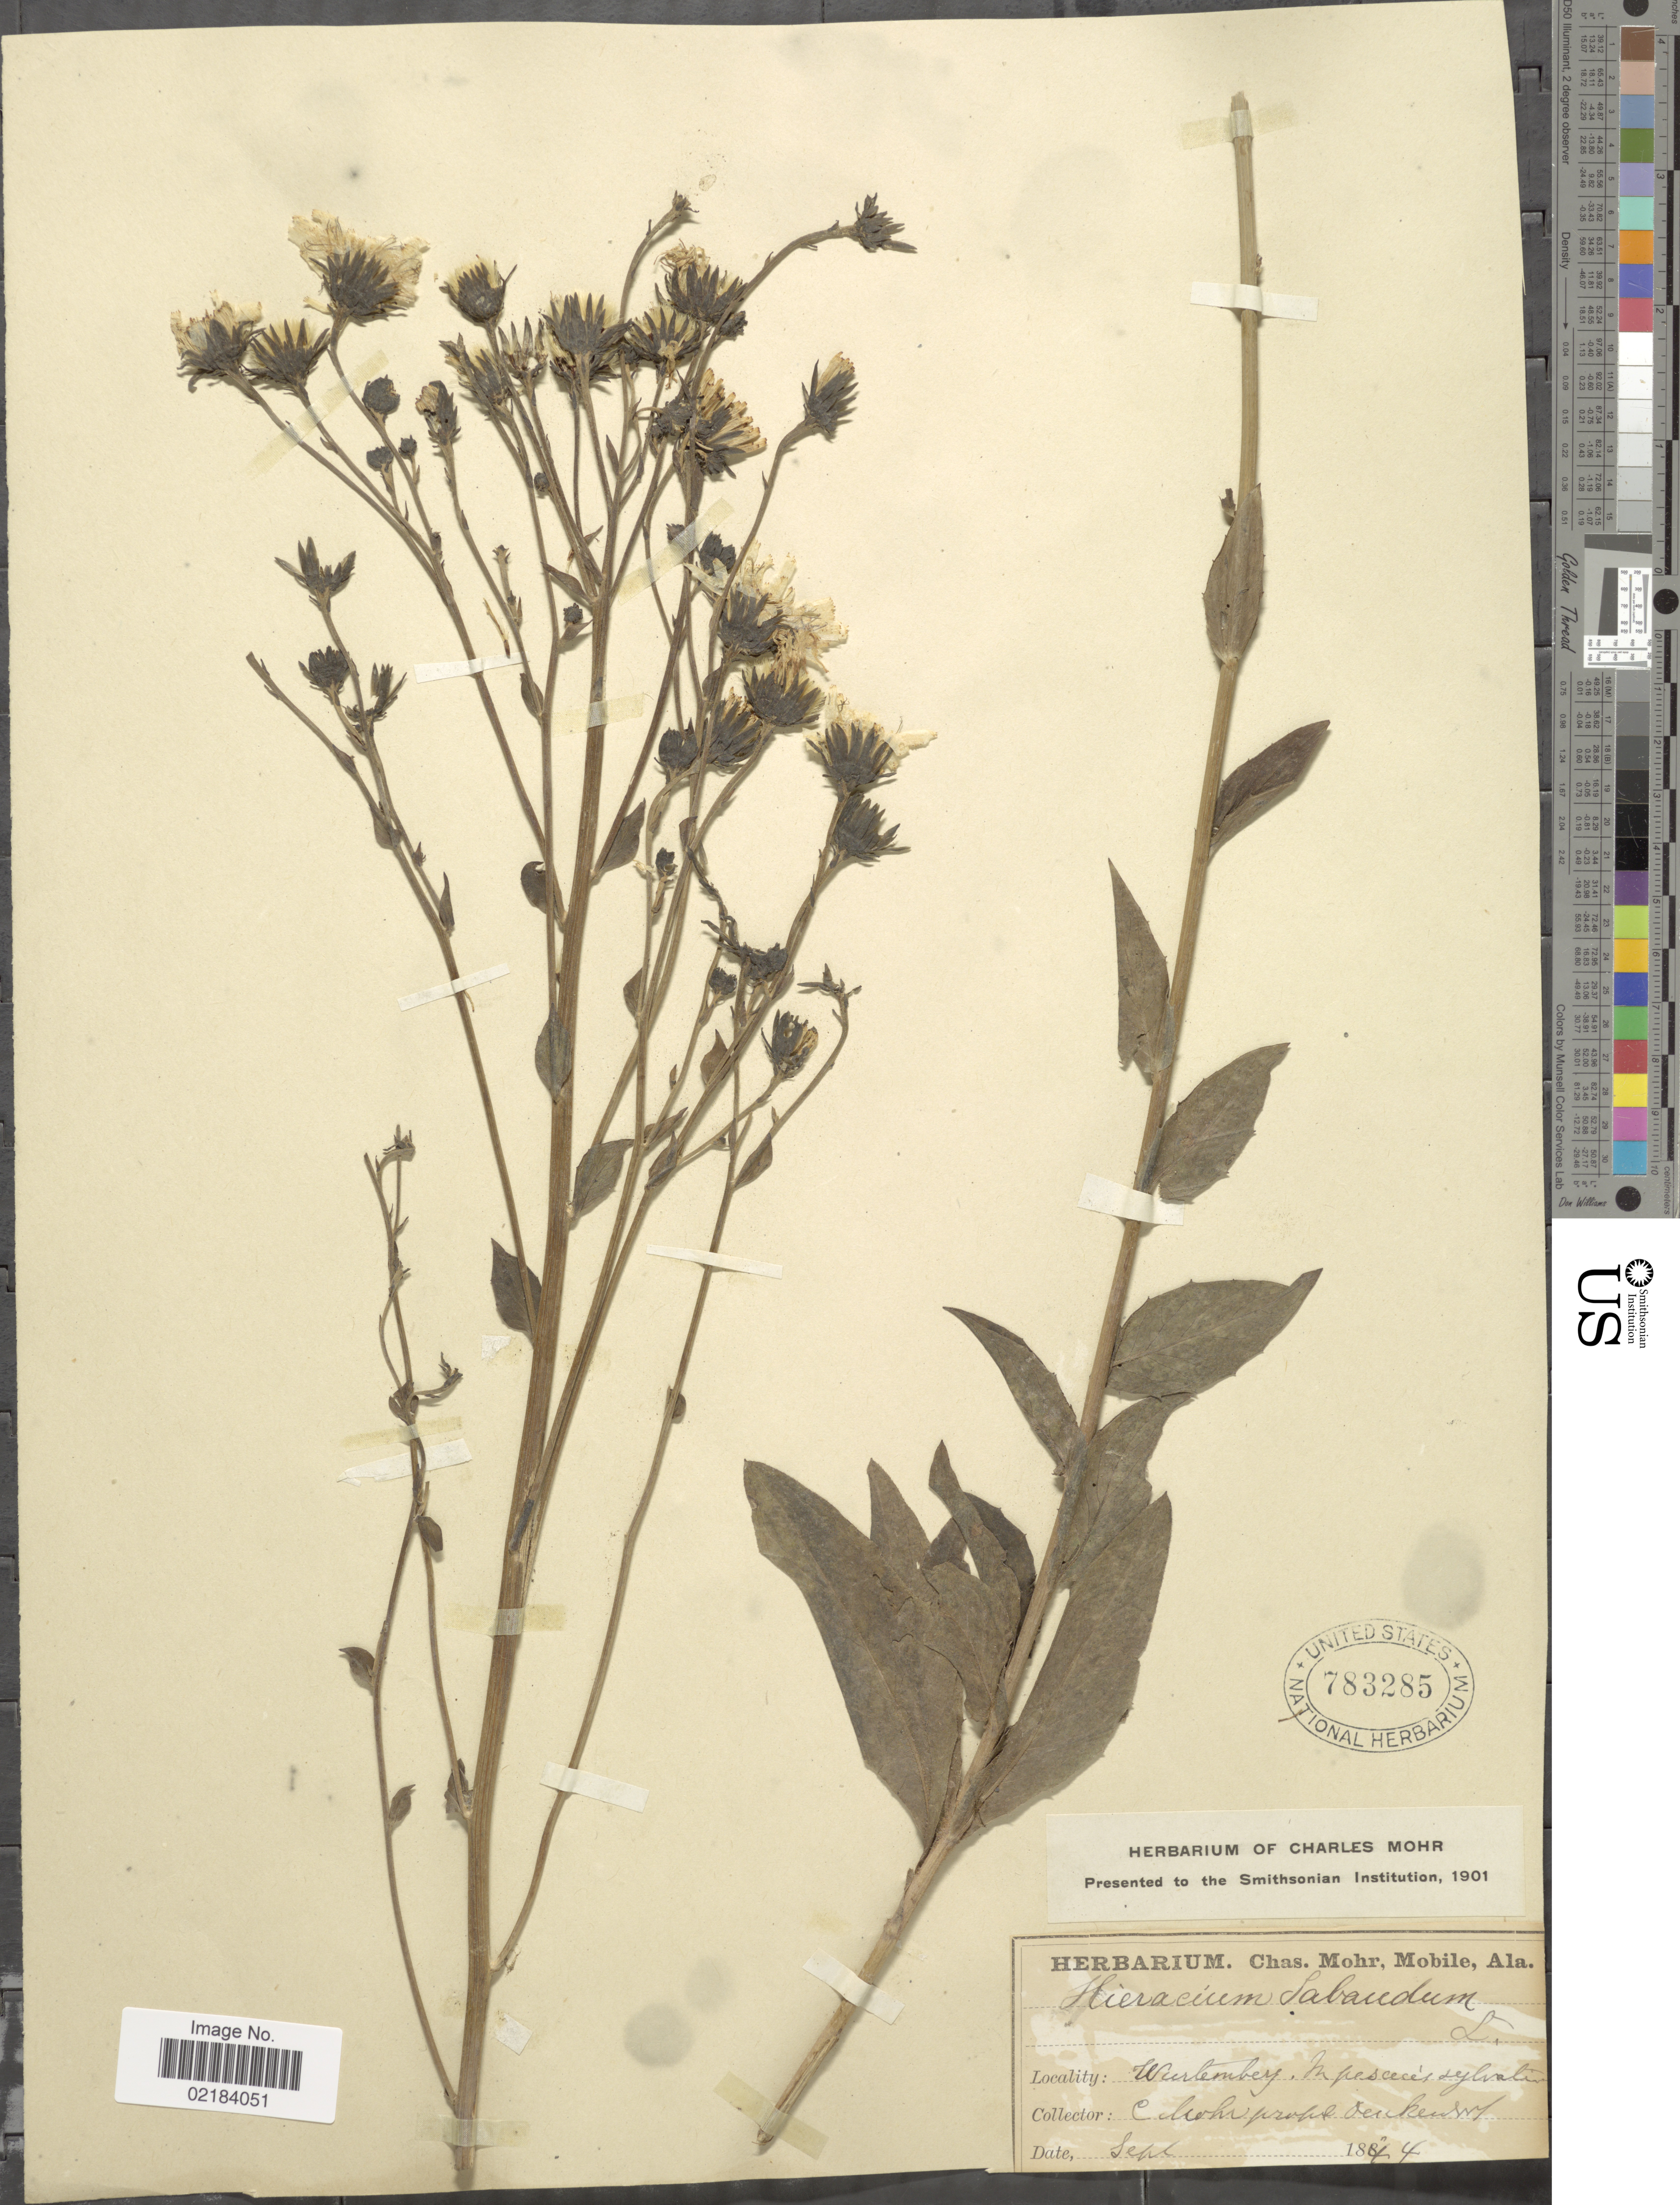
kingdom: Plantae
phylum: Tracheophyta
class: Magnoliopsida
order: Asterales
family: Asteraceae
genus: Hieracium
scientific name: Hieracium sabaudum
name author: L.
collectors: C. T. Mohr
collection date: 1844-09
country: Germany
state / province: Baden-Württemberg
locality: Wurtemberg, In pescecés sylvatim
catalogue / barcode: US 783285